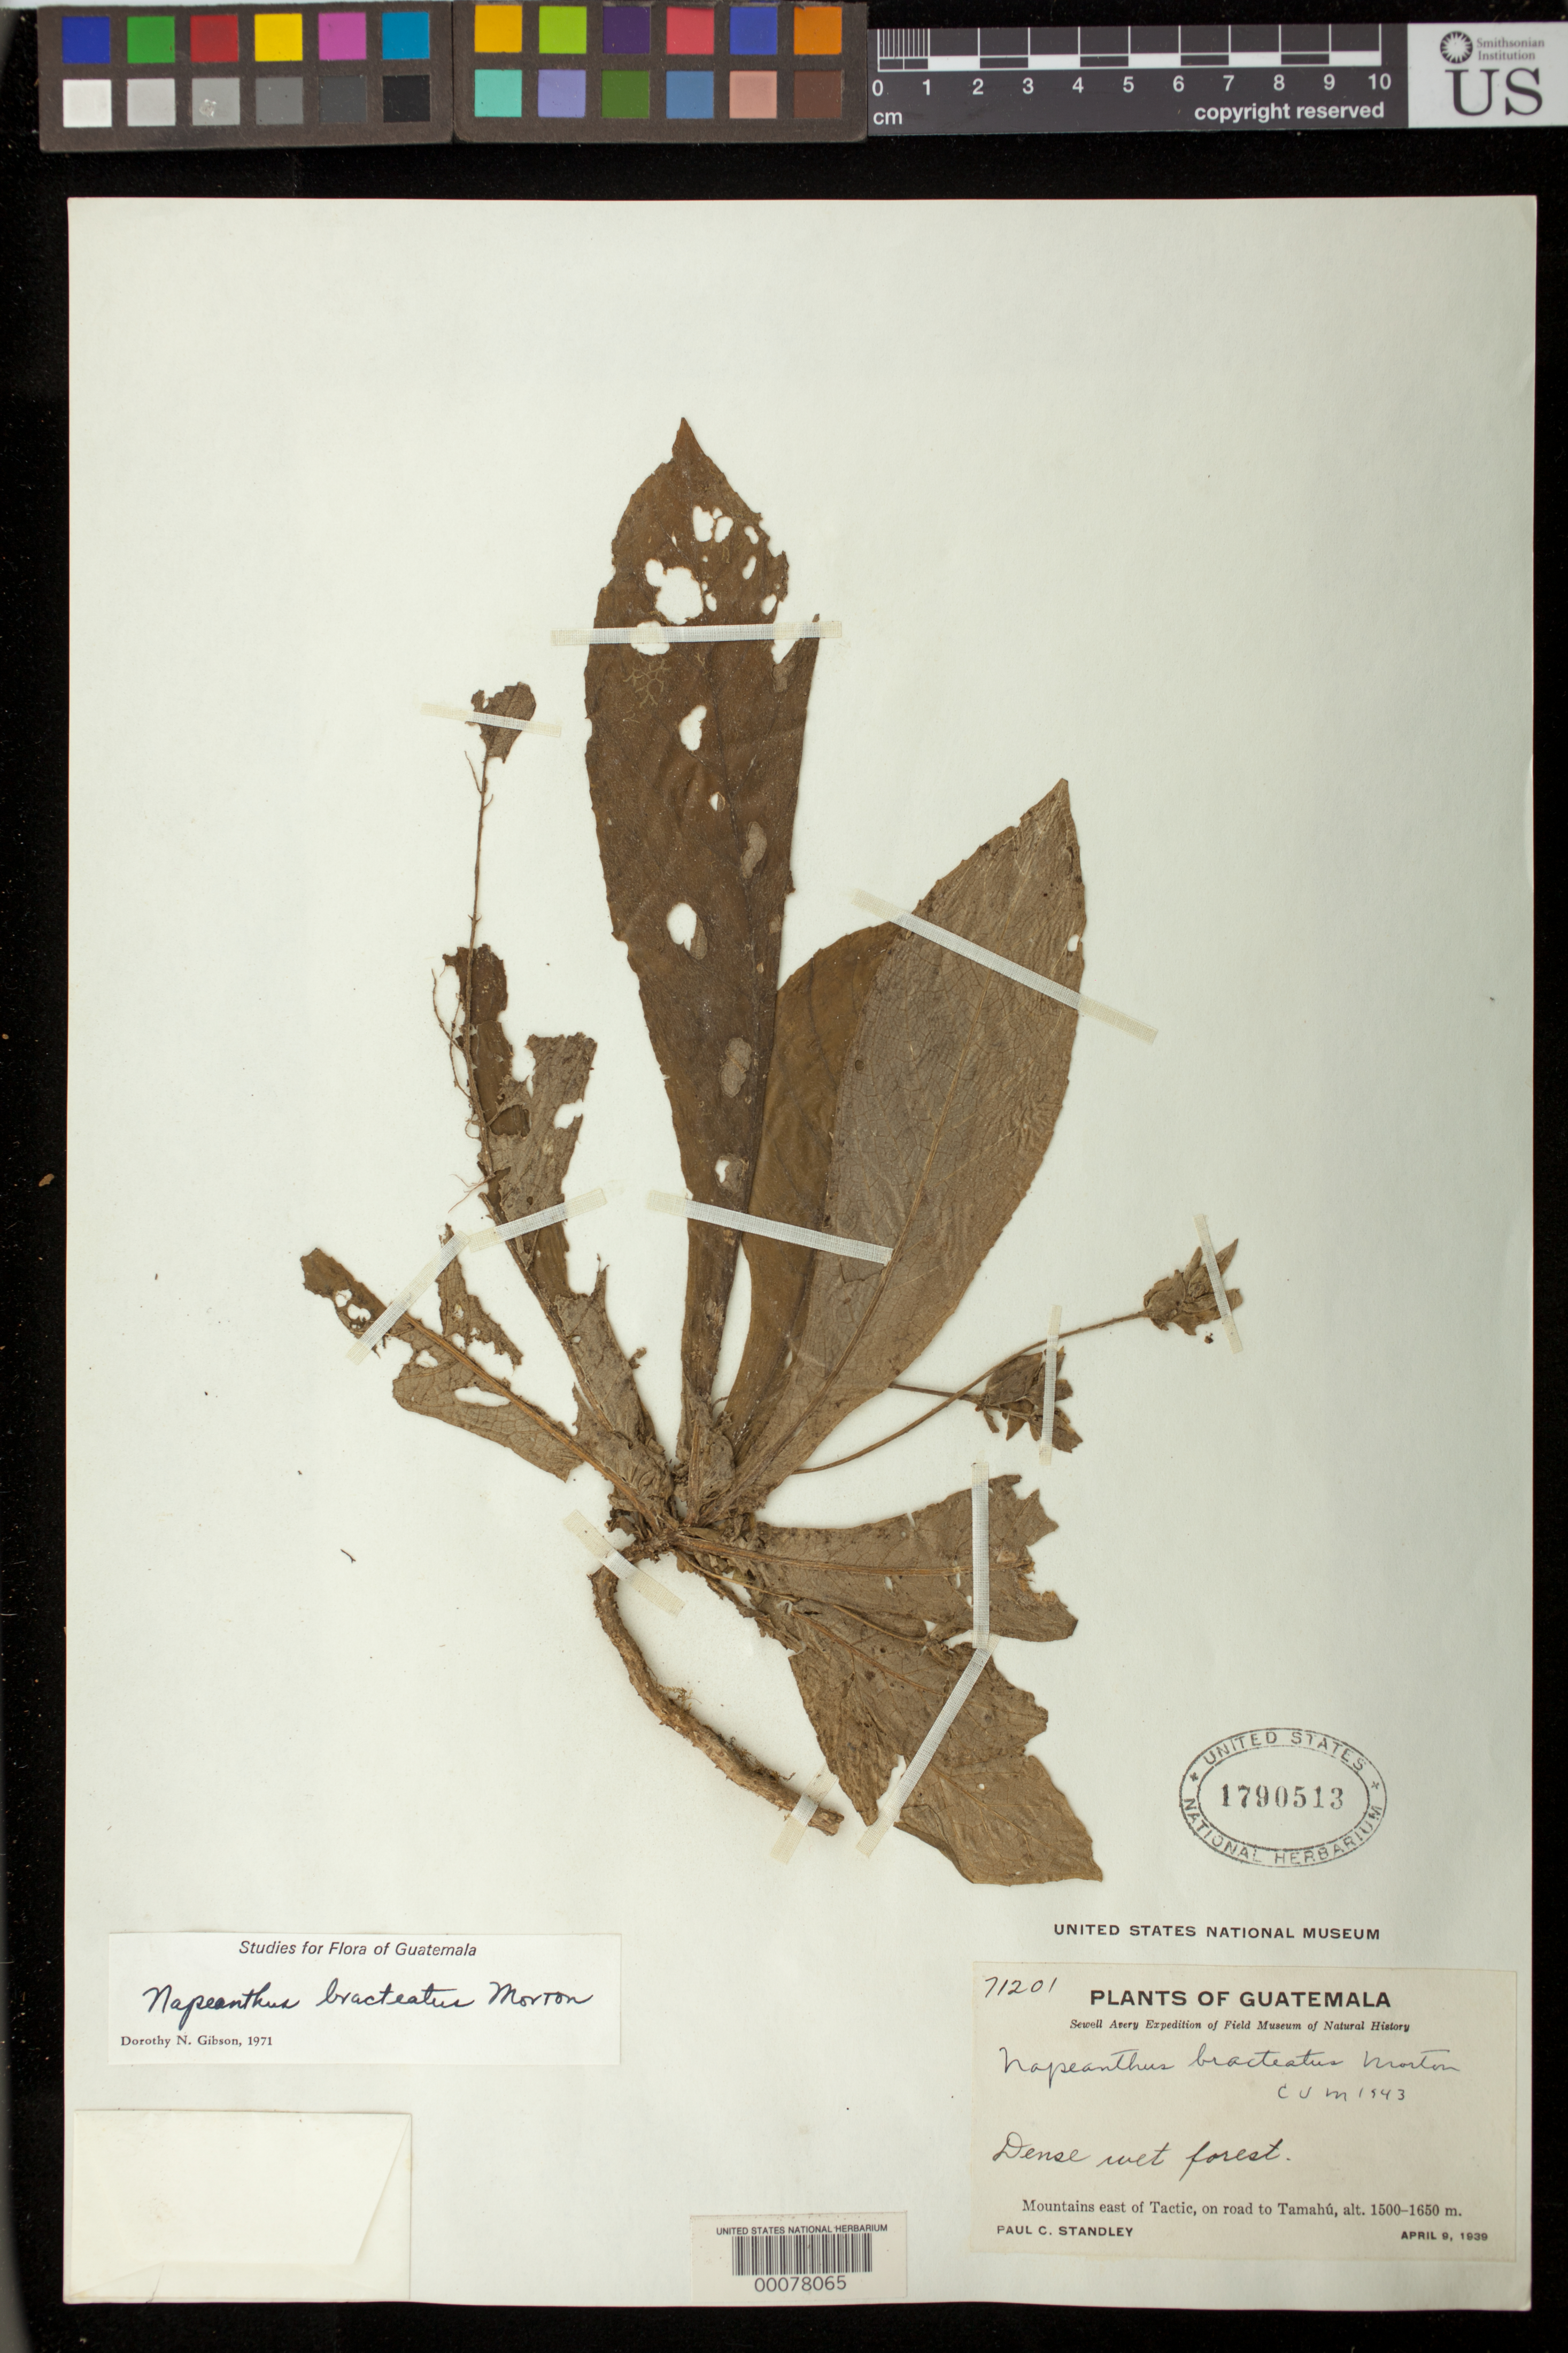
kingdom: Plantae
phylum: Tracheophyta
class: Magnoliopsida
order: Lamiales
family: Gesneriaceae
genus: Napeanthus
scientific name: Napeanthus bracteatus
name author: C.V. Morton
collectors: P. C. Standley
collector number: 71201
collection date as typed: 09 Apr 1939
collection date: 1939-04-09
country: Guatemala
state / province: Alta Verapaz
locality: Mountains east of Tactic, on road to Tamahu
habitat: Dense wet forest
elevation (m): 1500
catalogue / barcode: US 1790513